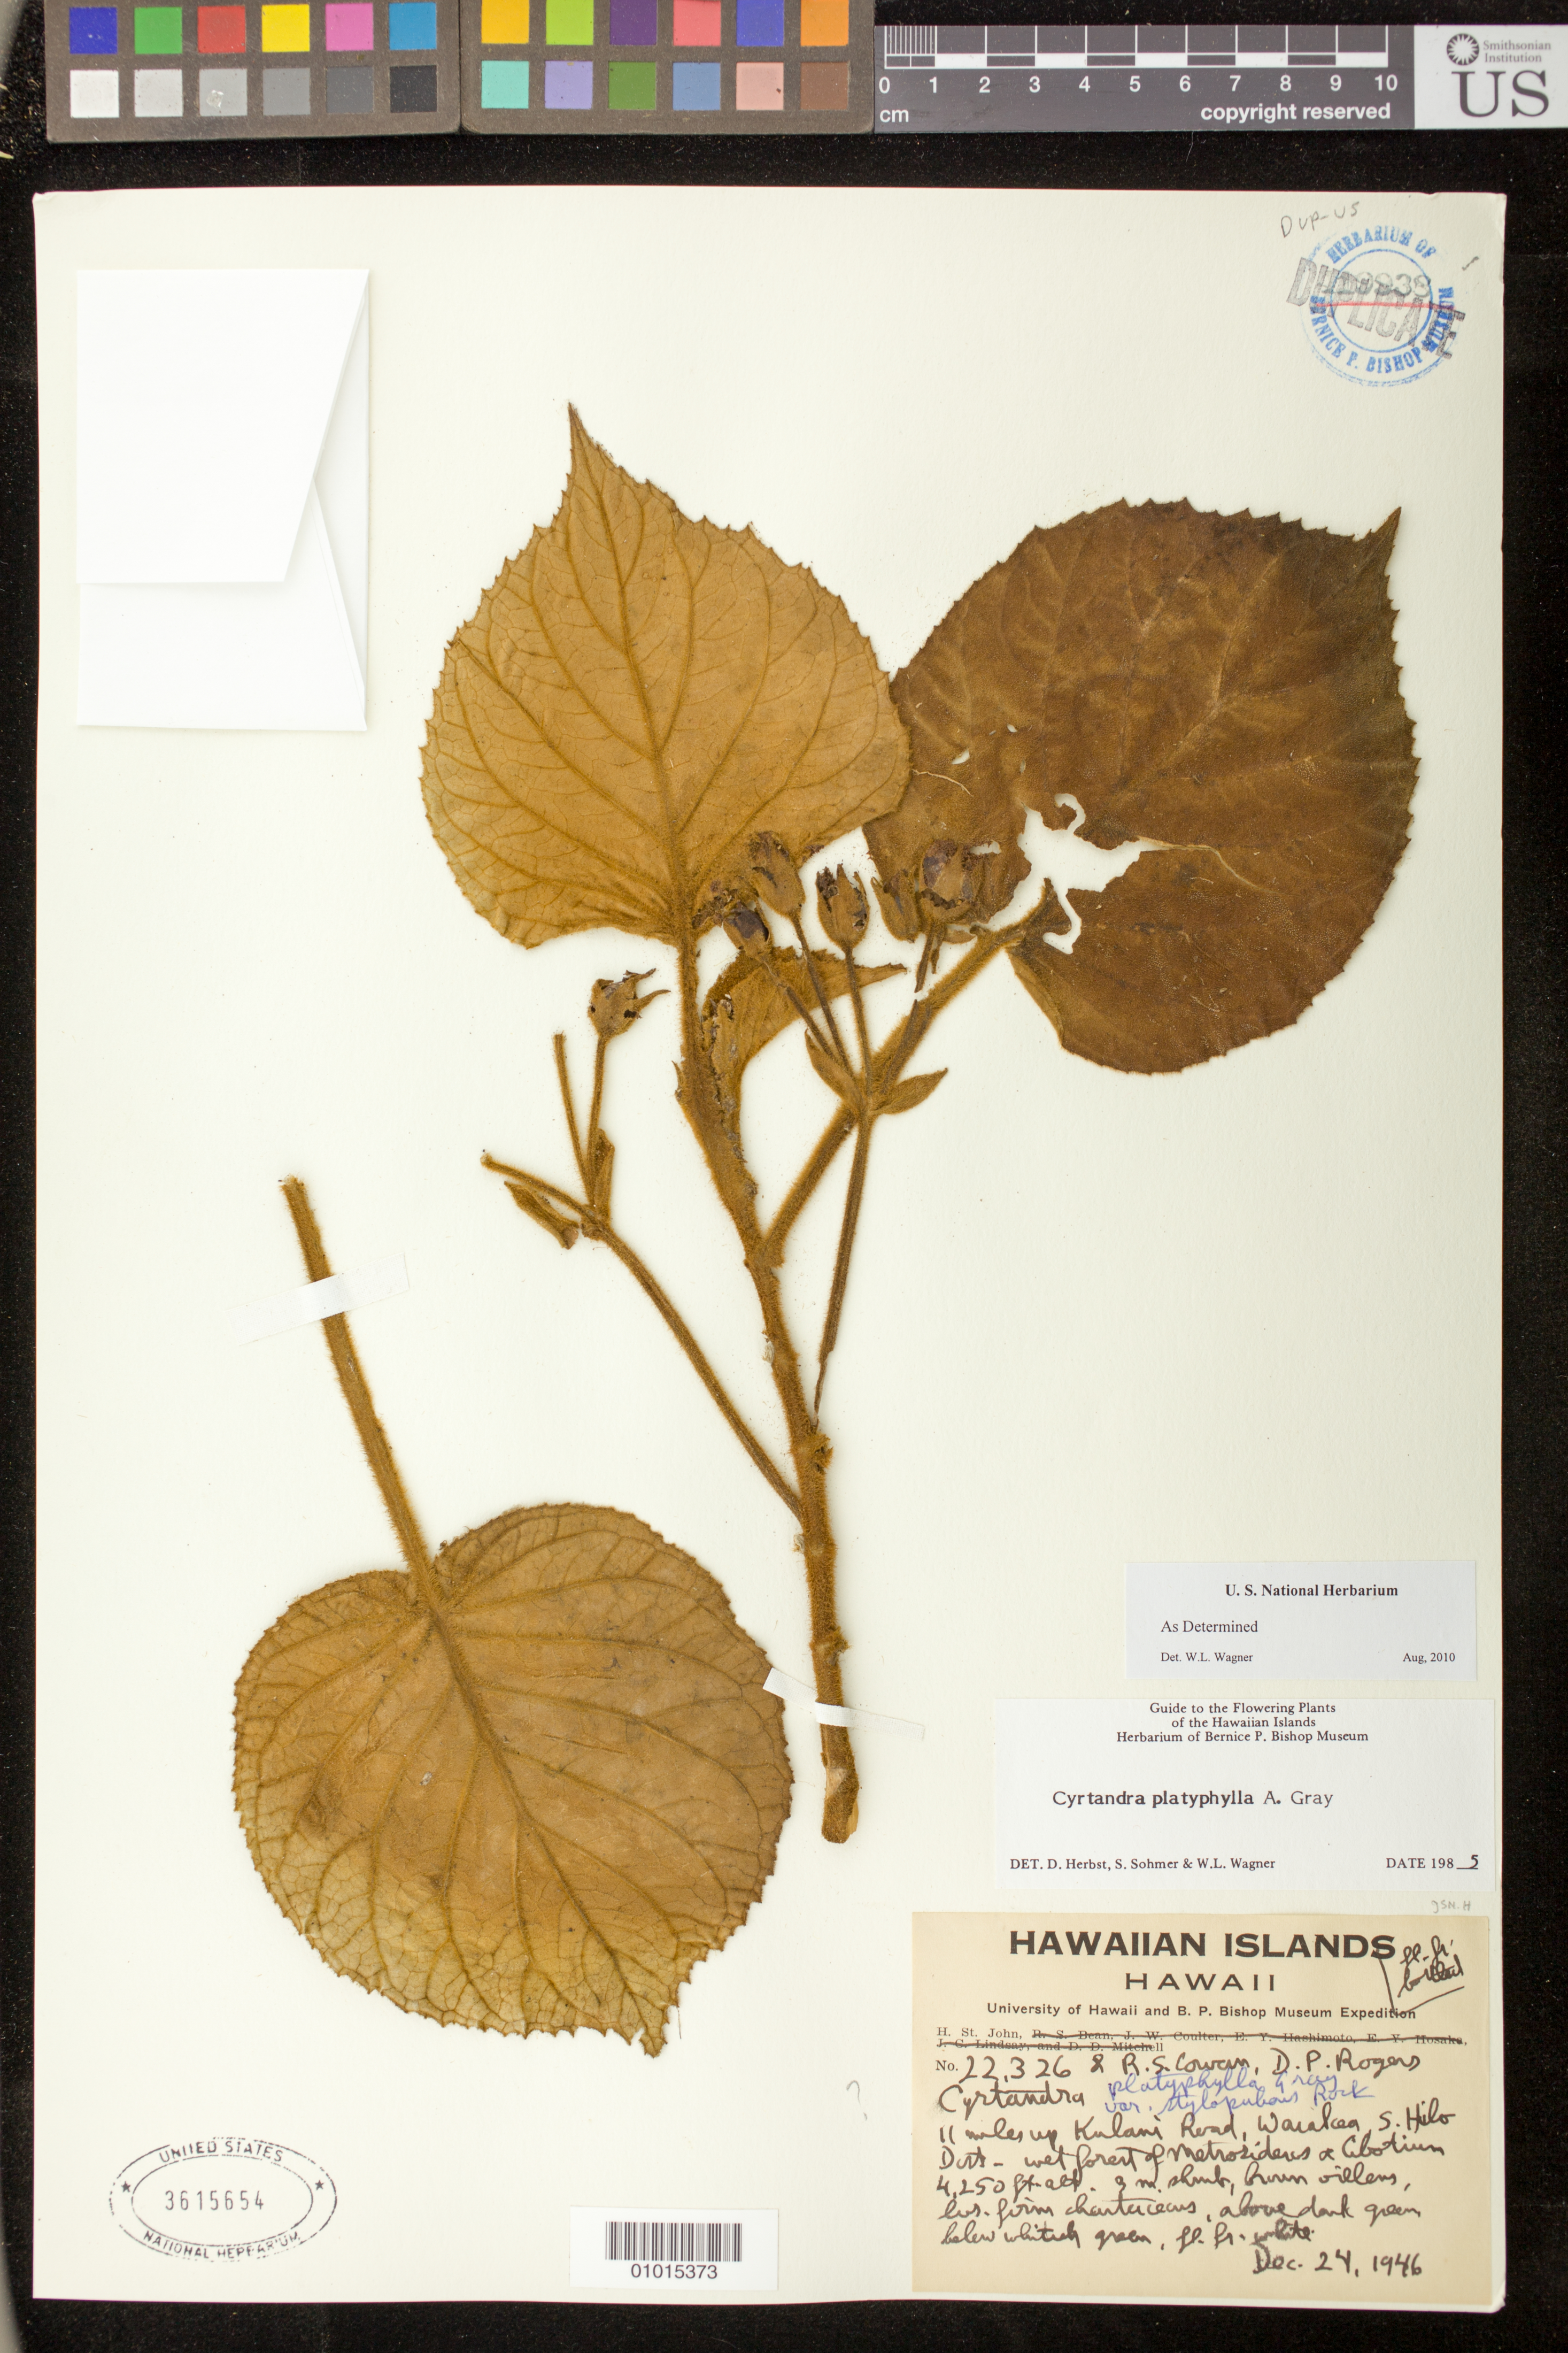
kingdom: Plantae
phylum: Tracheophyta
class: Magnoliopsida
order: Lamiales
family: Gesneriaceae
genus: Cyrtandra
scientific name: Cyrtandra platyphylla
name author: A. Gray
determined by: Wagner, W. L., (BOT), Smithsonian Institution - National Museum of Natural History (UNITED STATES)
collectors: H. St. John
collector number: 22326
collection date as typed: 24 Dec 1946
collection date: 1946-12-24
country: United States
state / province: Hawaii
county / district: Hawaii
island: Hawaii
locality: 11 miles up Kulani Road, Waialcea S. Hilo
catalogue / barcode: US 3615654